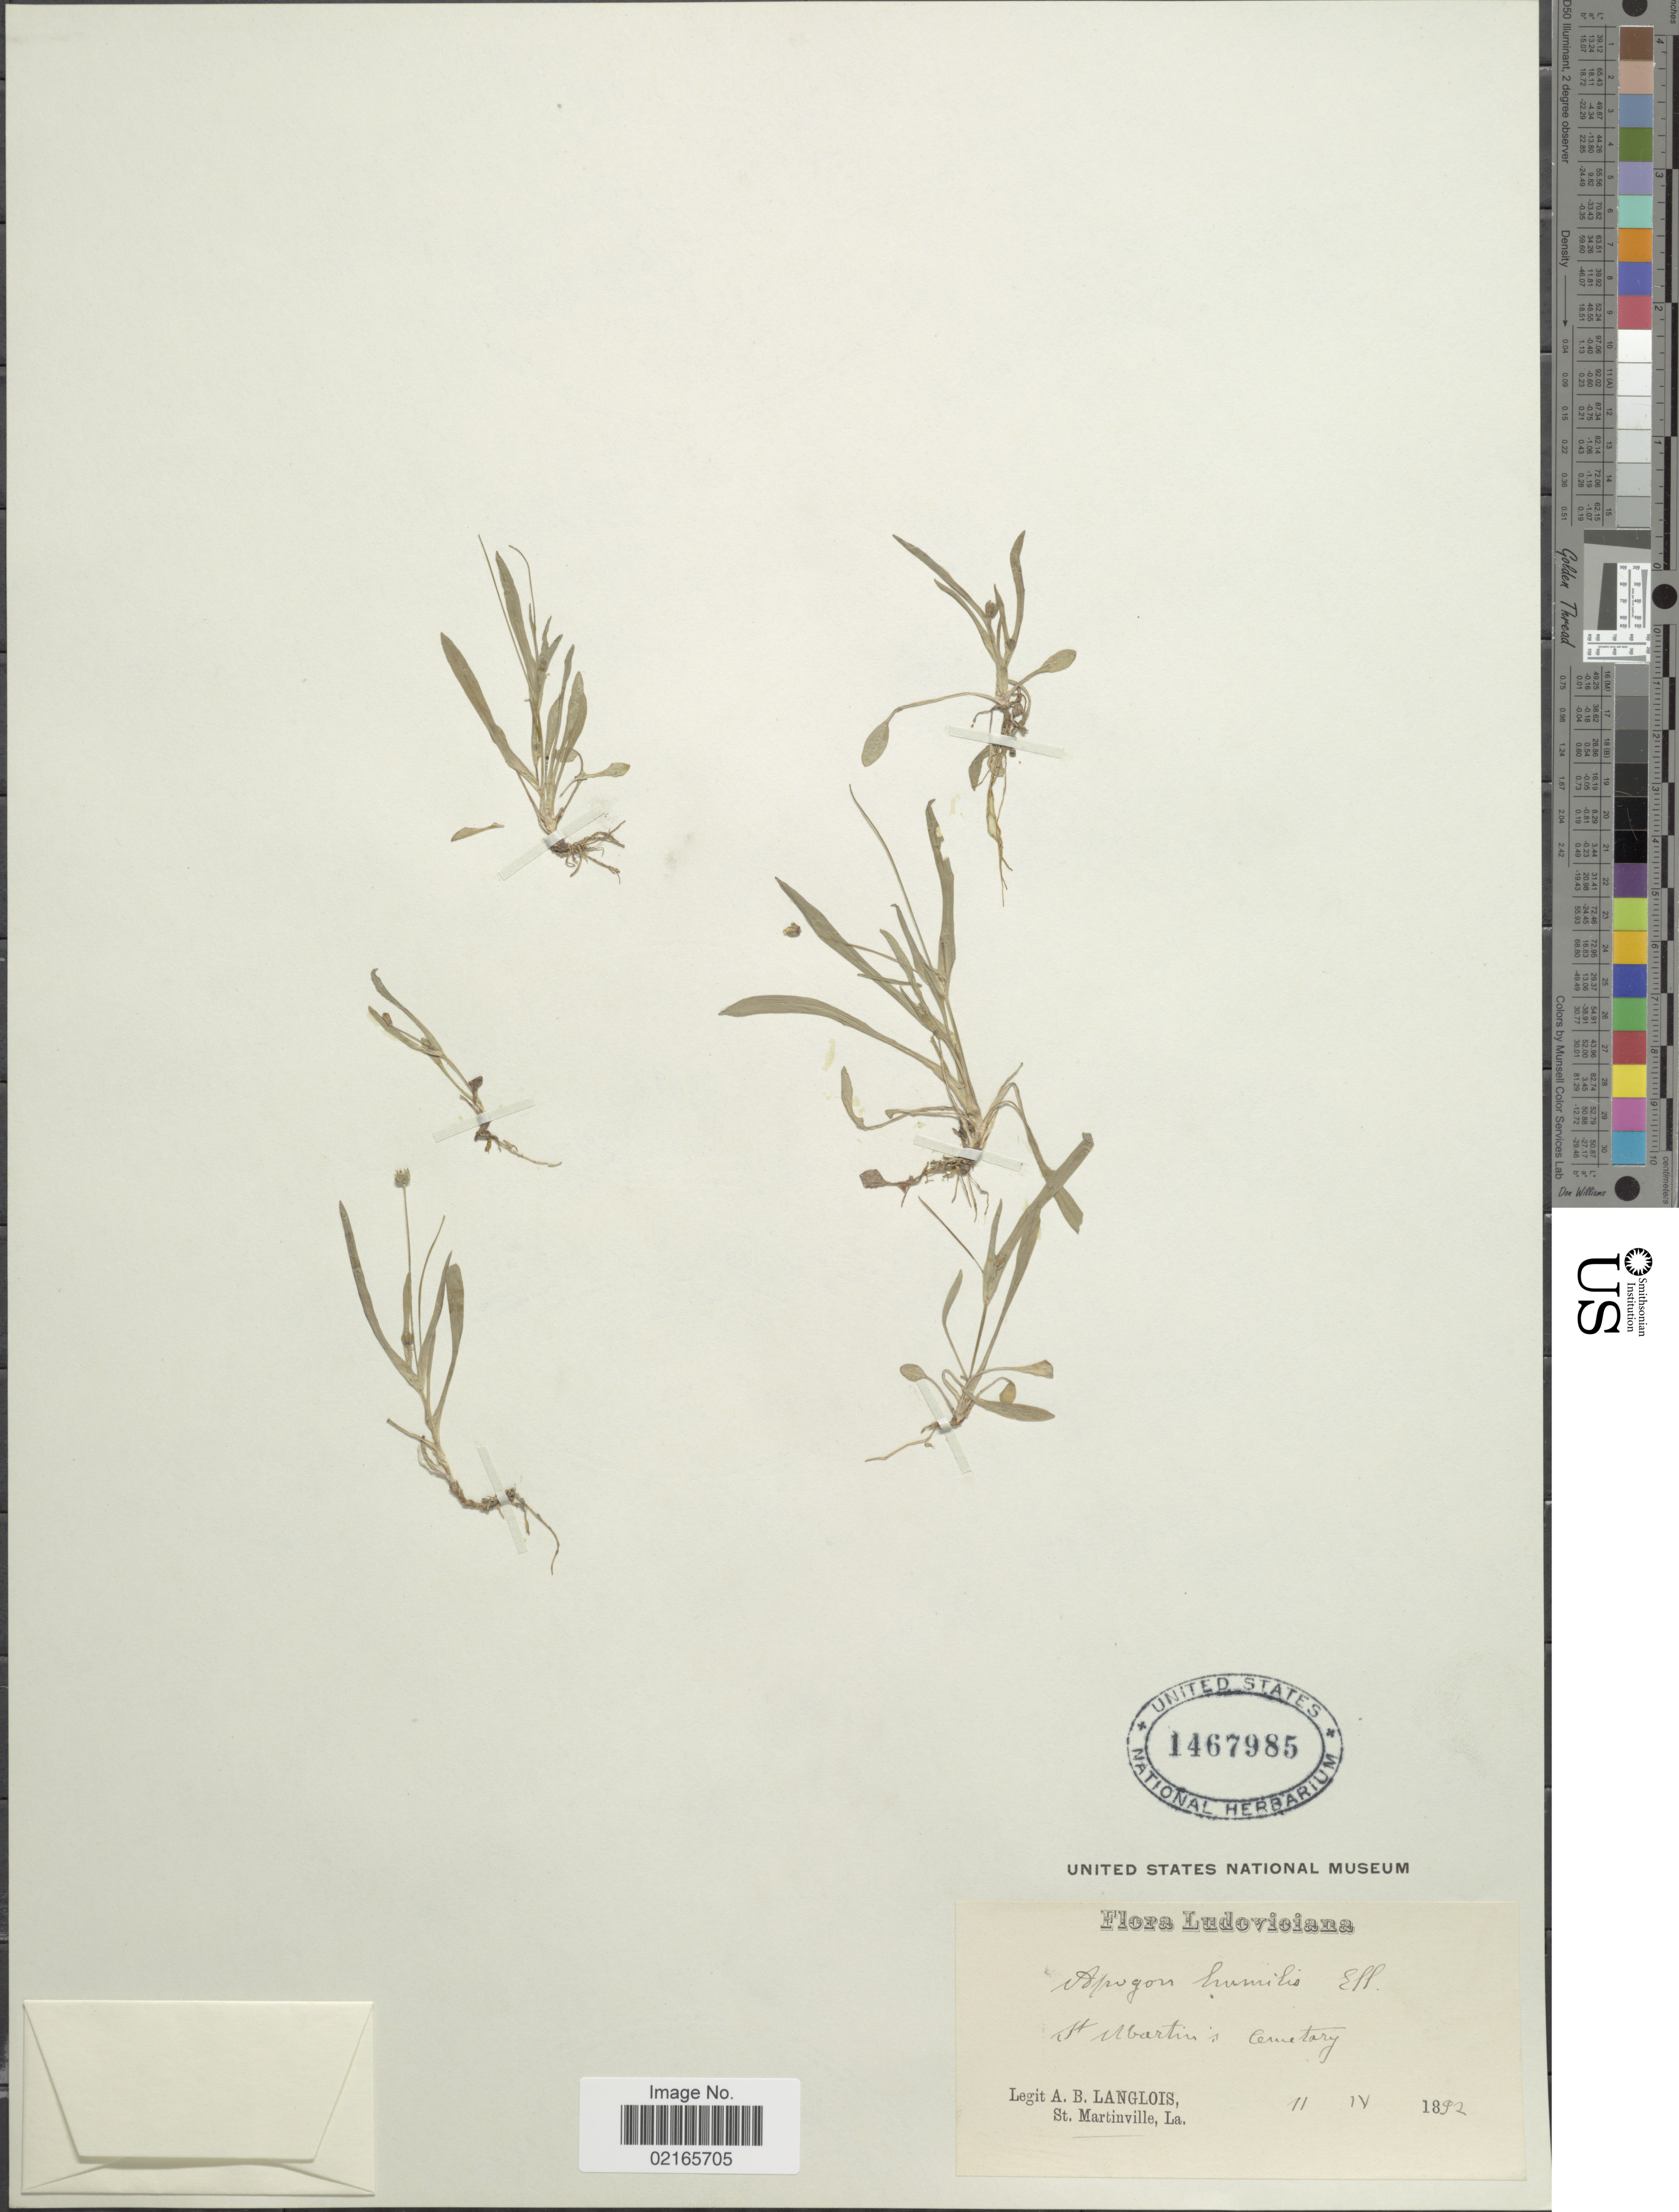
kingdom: Plantae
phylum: Tracheophyta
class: Magnoliopsida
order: Asterales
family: Asteraceae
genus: Krigia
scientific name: Krigia oppositifolia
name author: Raf.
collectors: A. Langlois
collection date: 1892-04-11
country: United States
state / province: Louisiana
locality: St. Martin's Cemetary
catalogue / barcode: US 1467985